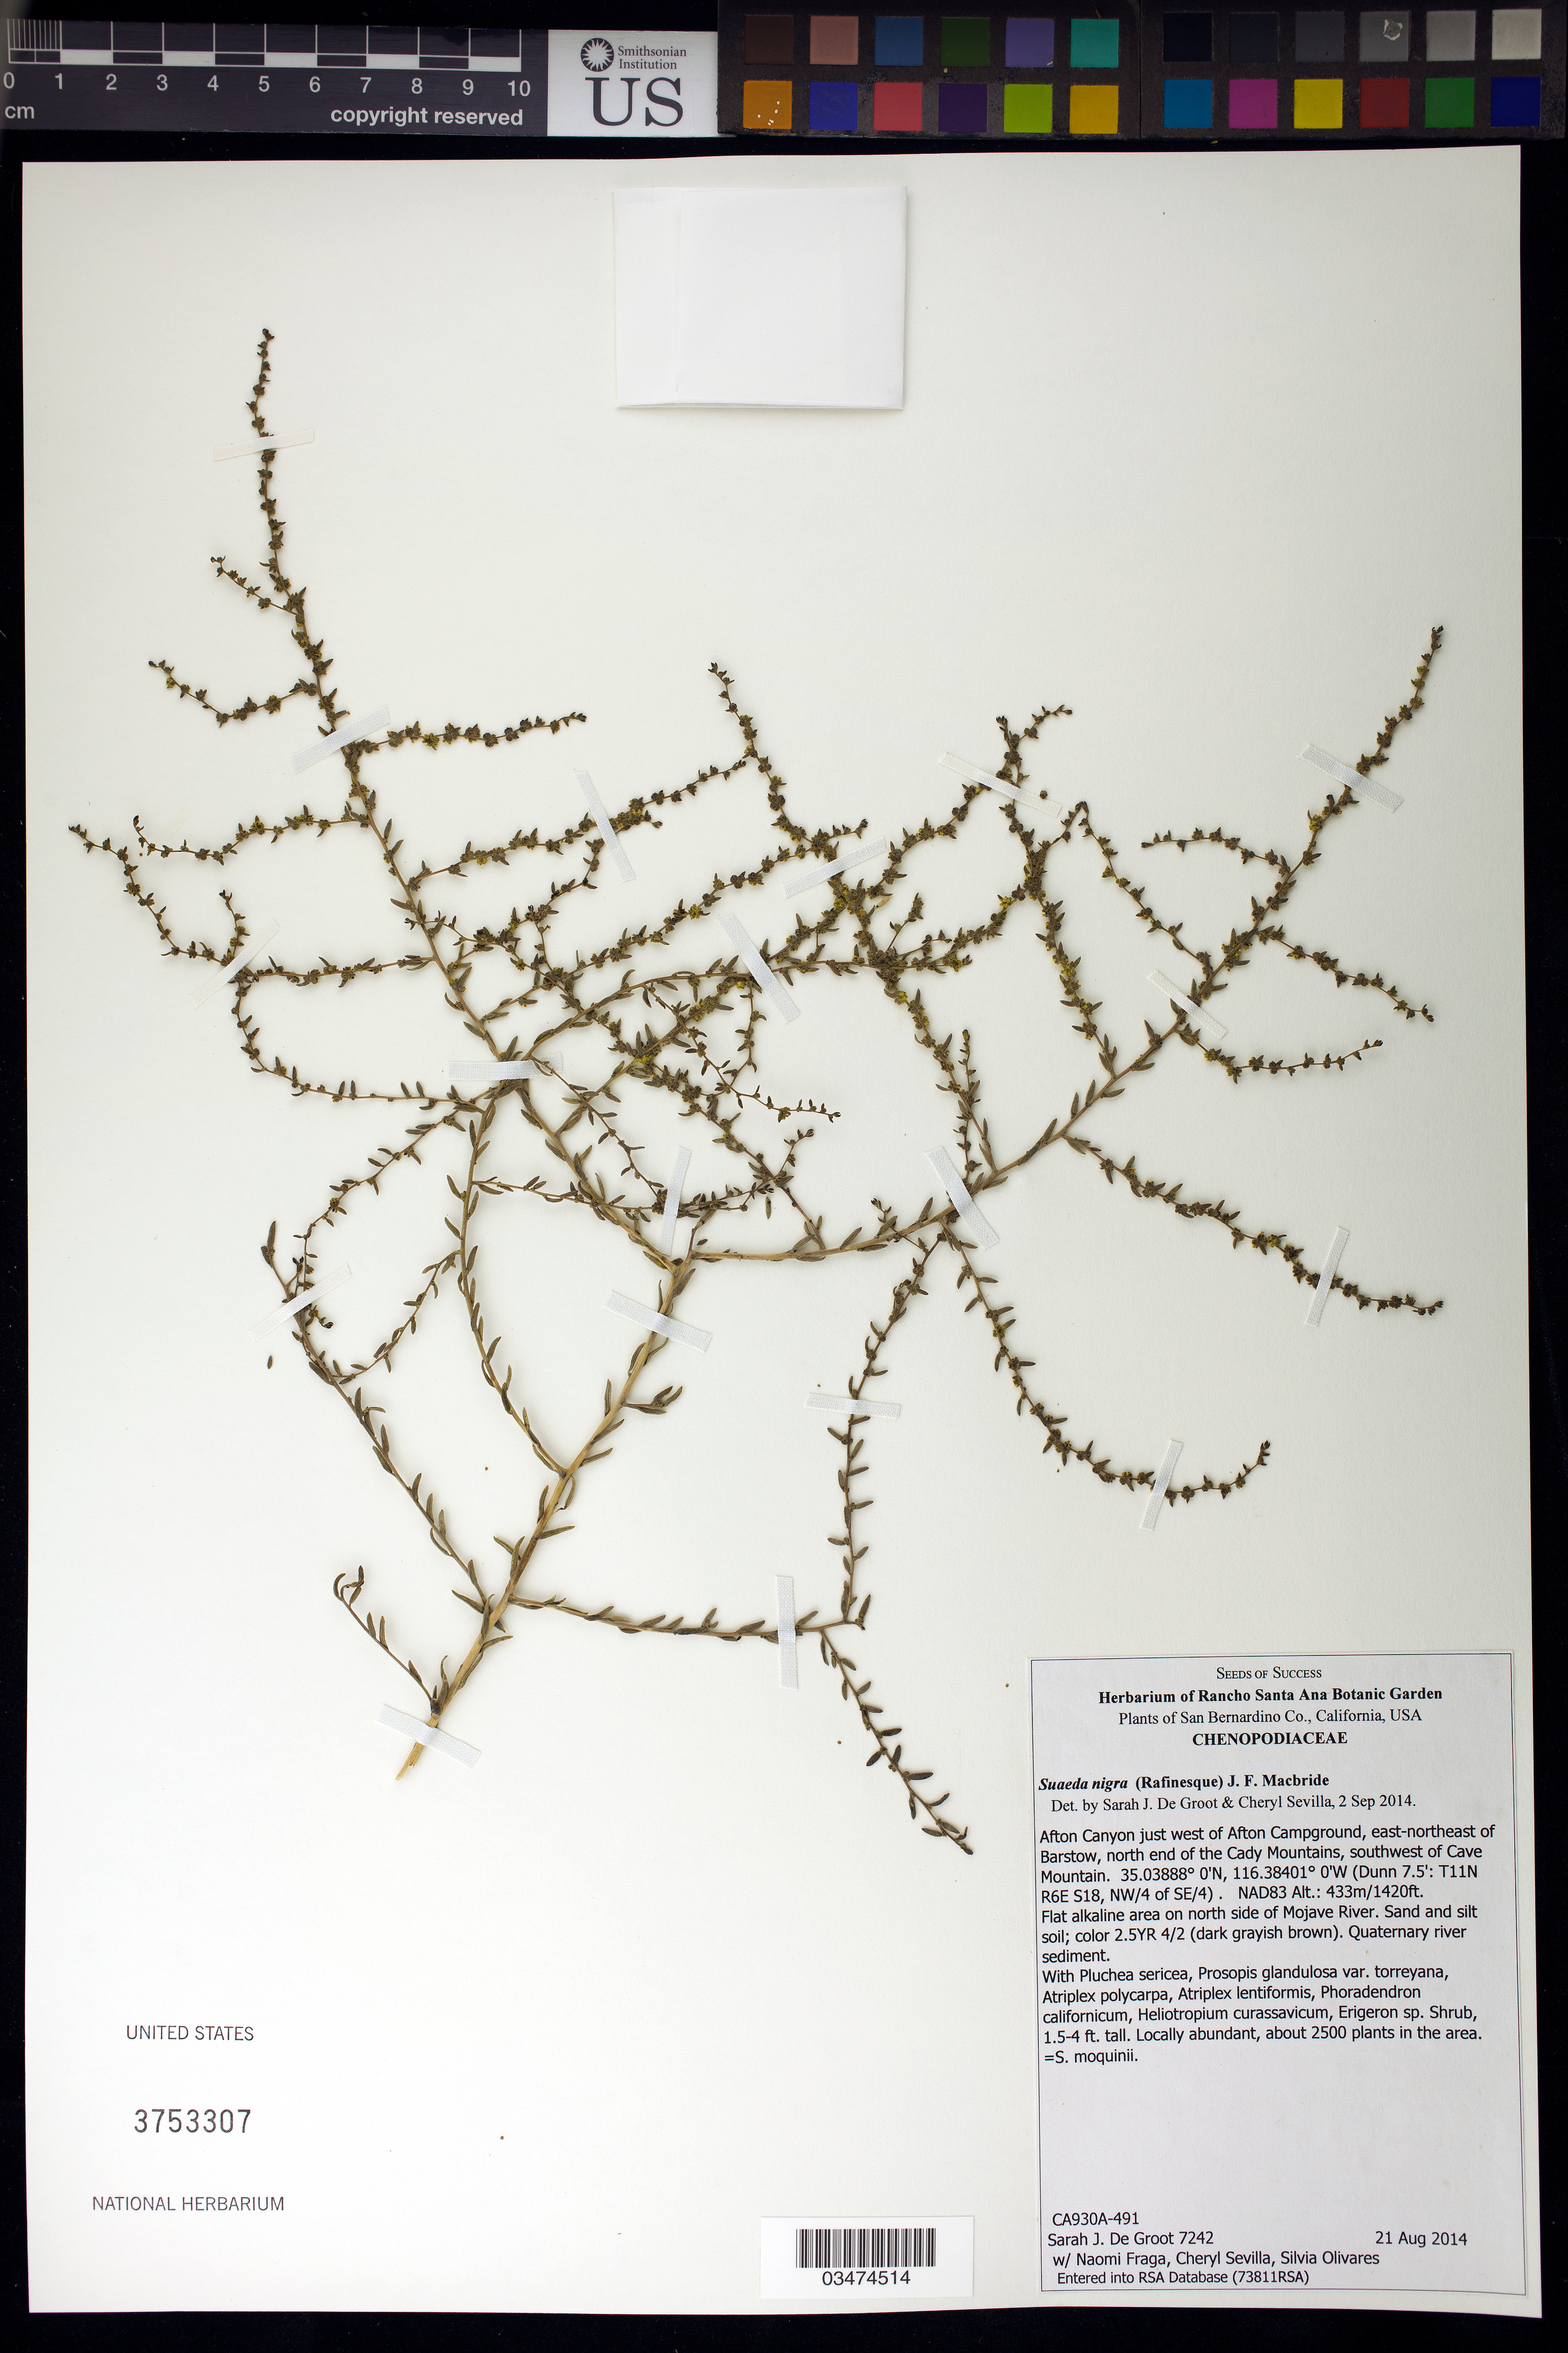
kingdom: Plantae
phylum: Tracheophyta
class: Magnoliopsida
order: Caryophyllales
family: Amaranthaceae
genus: Suaeda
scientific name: Suaeda nigra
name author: (Raf.) J.F. Macbr.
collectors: S. De Groot, C. Sevilla, N. Fraga & S. Olivares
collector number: CA930A-491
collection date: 2014-08-21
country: United States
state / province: California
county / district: San Bernardino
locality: Afton Canyon just W of Afton Campground, ENE of Barstow, north end of the Cady Mtns, SW of Cave Mtn.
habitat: Sand and silt soil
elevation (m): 433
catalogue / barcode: US 3753307